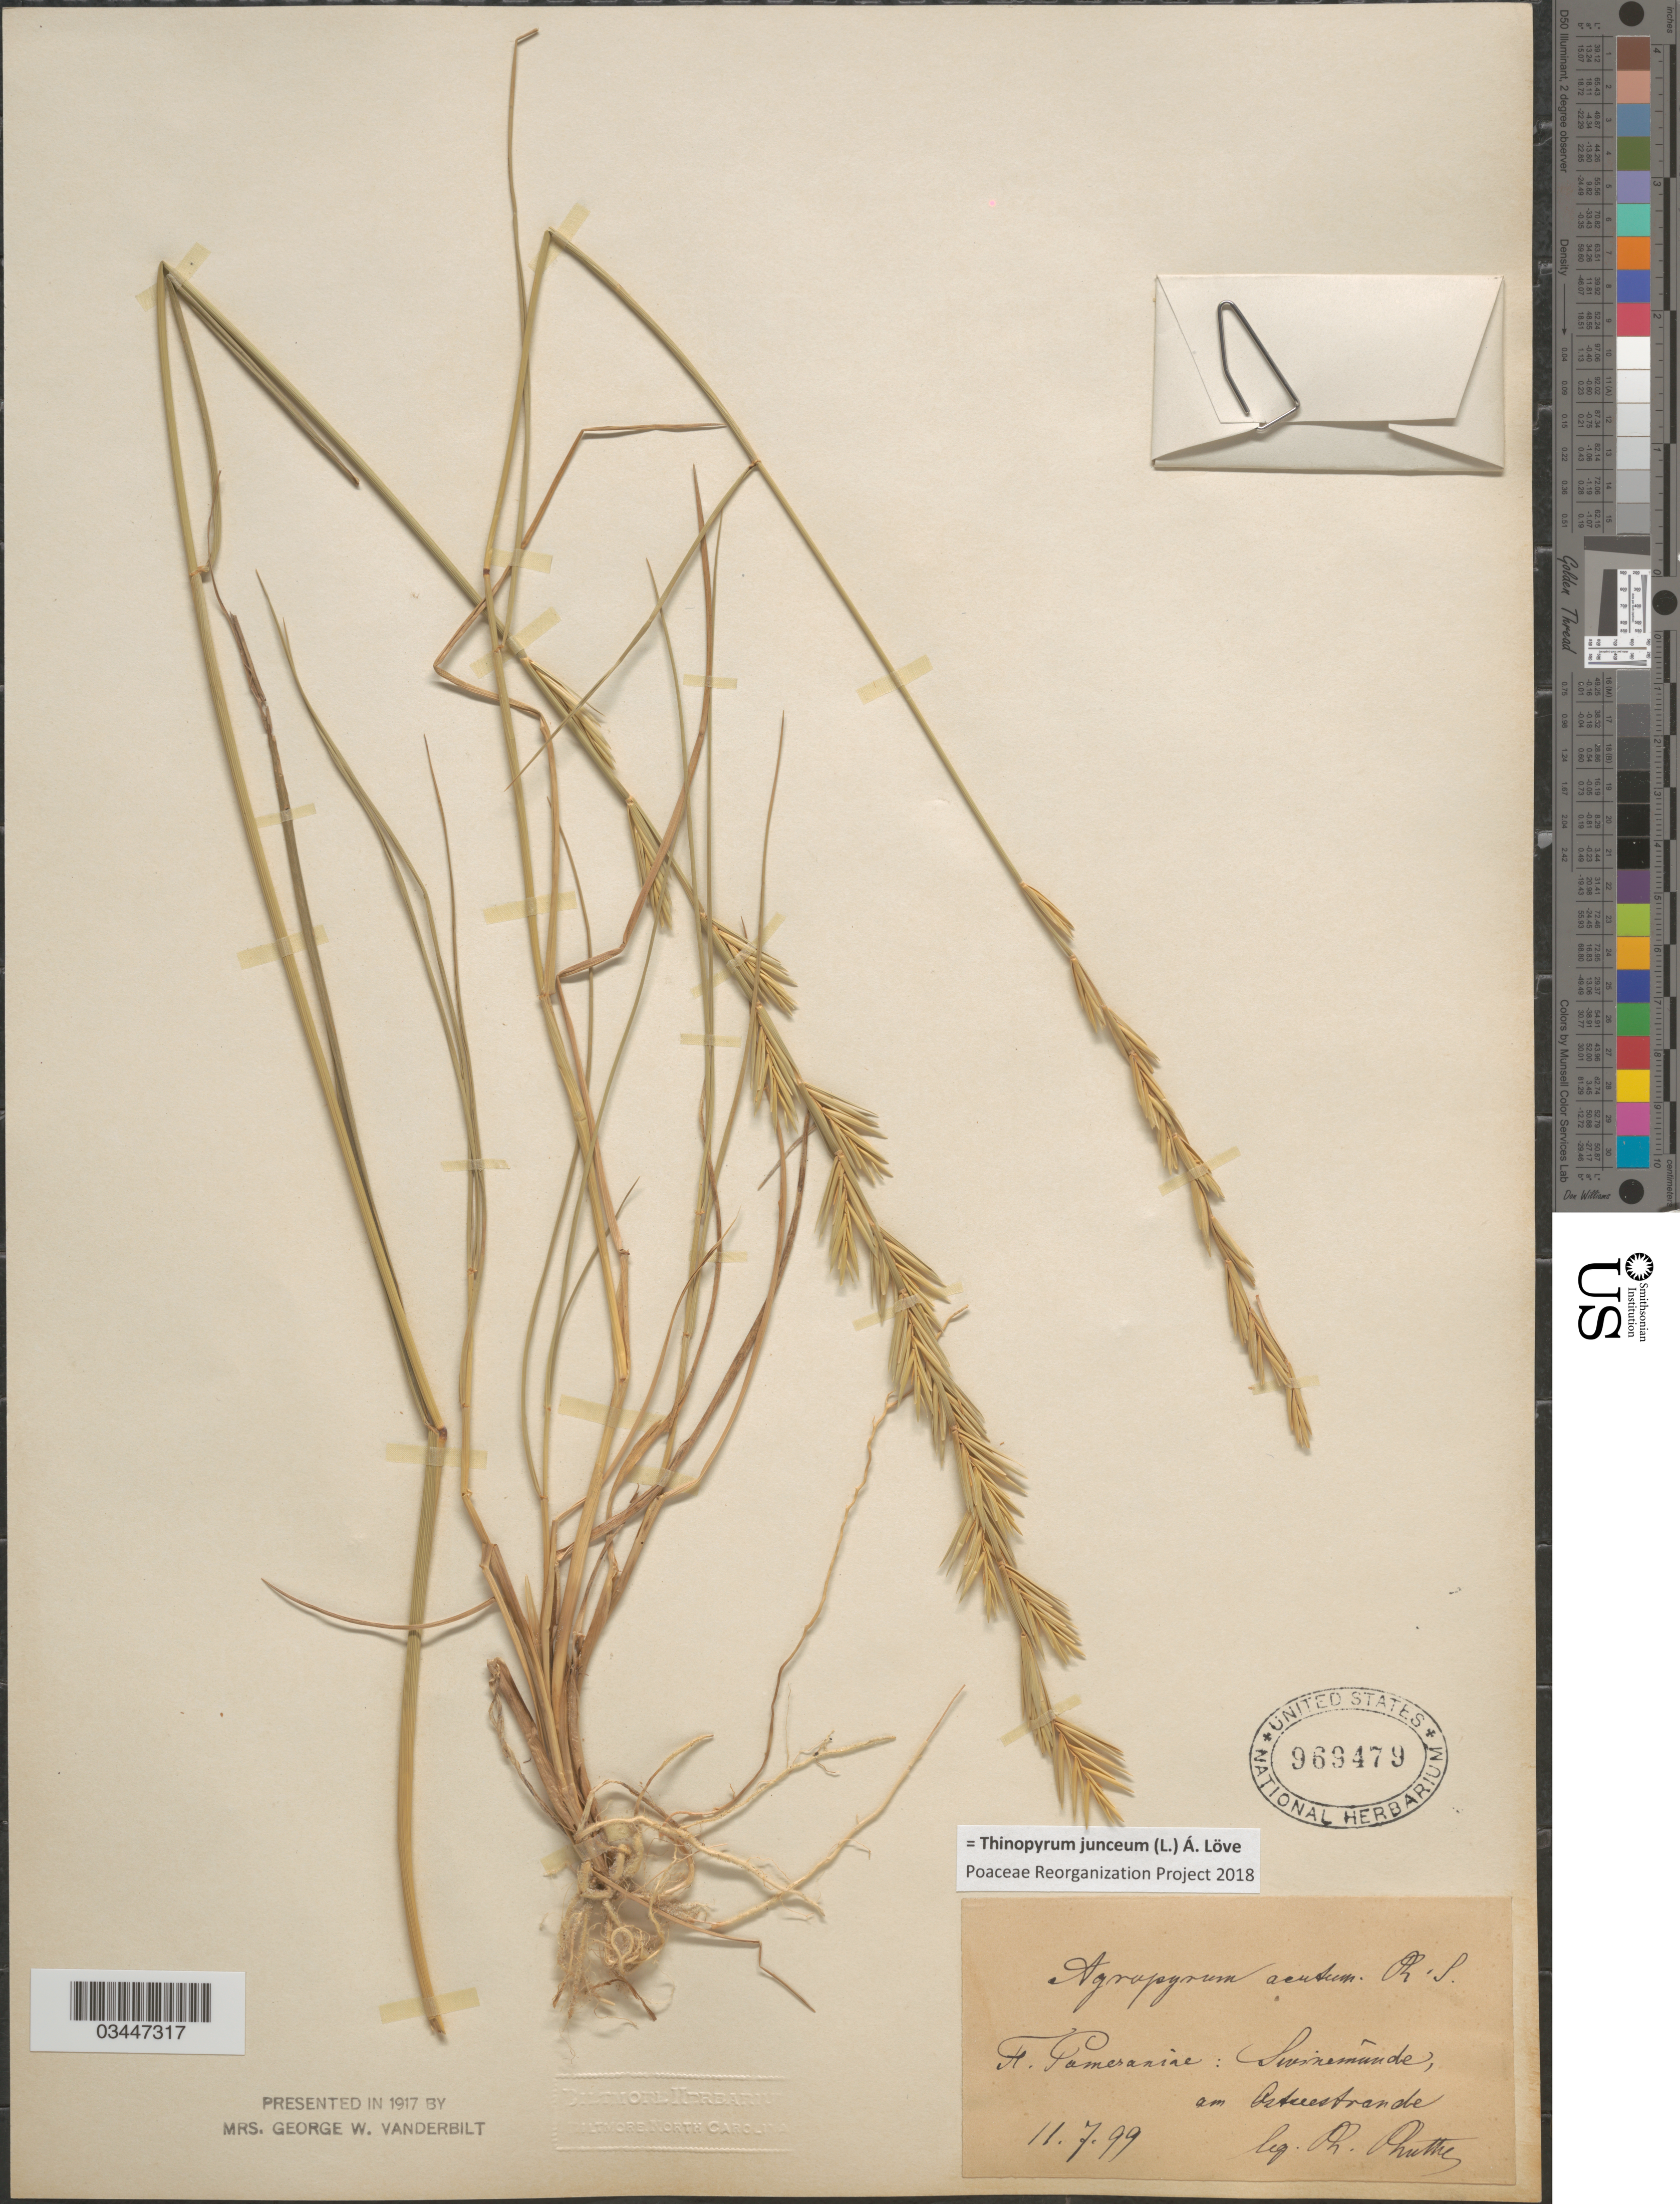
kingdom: Plantae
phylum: Tracheophyta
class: Liliopsida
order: Poales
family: Poaceae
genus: Thinopyrum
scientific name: Thinopyrum junceum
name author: (L.) Á. Löve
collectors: P. Pruthe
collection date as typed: Transcribed d/m/y: 11/7/99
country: Poland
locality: Pomeraniae: Swinemunde, am Ostseestrand.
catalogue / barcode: US 969479